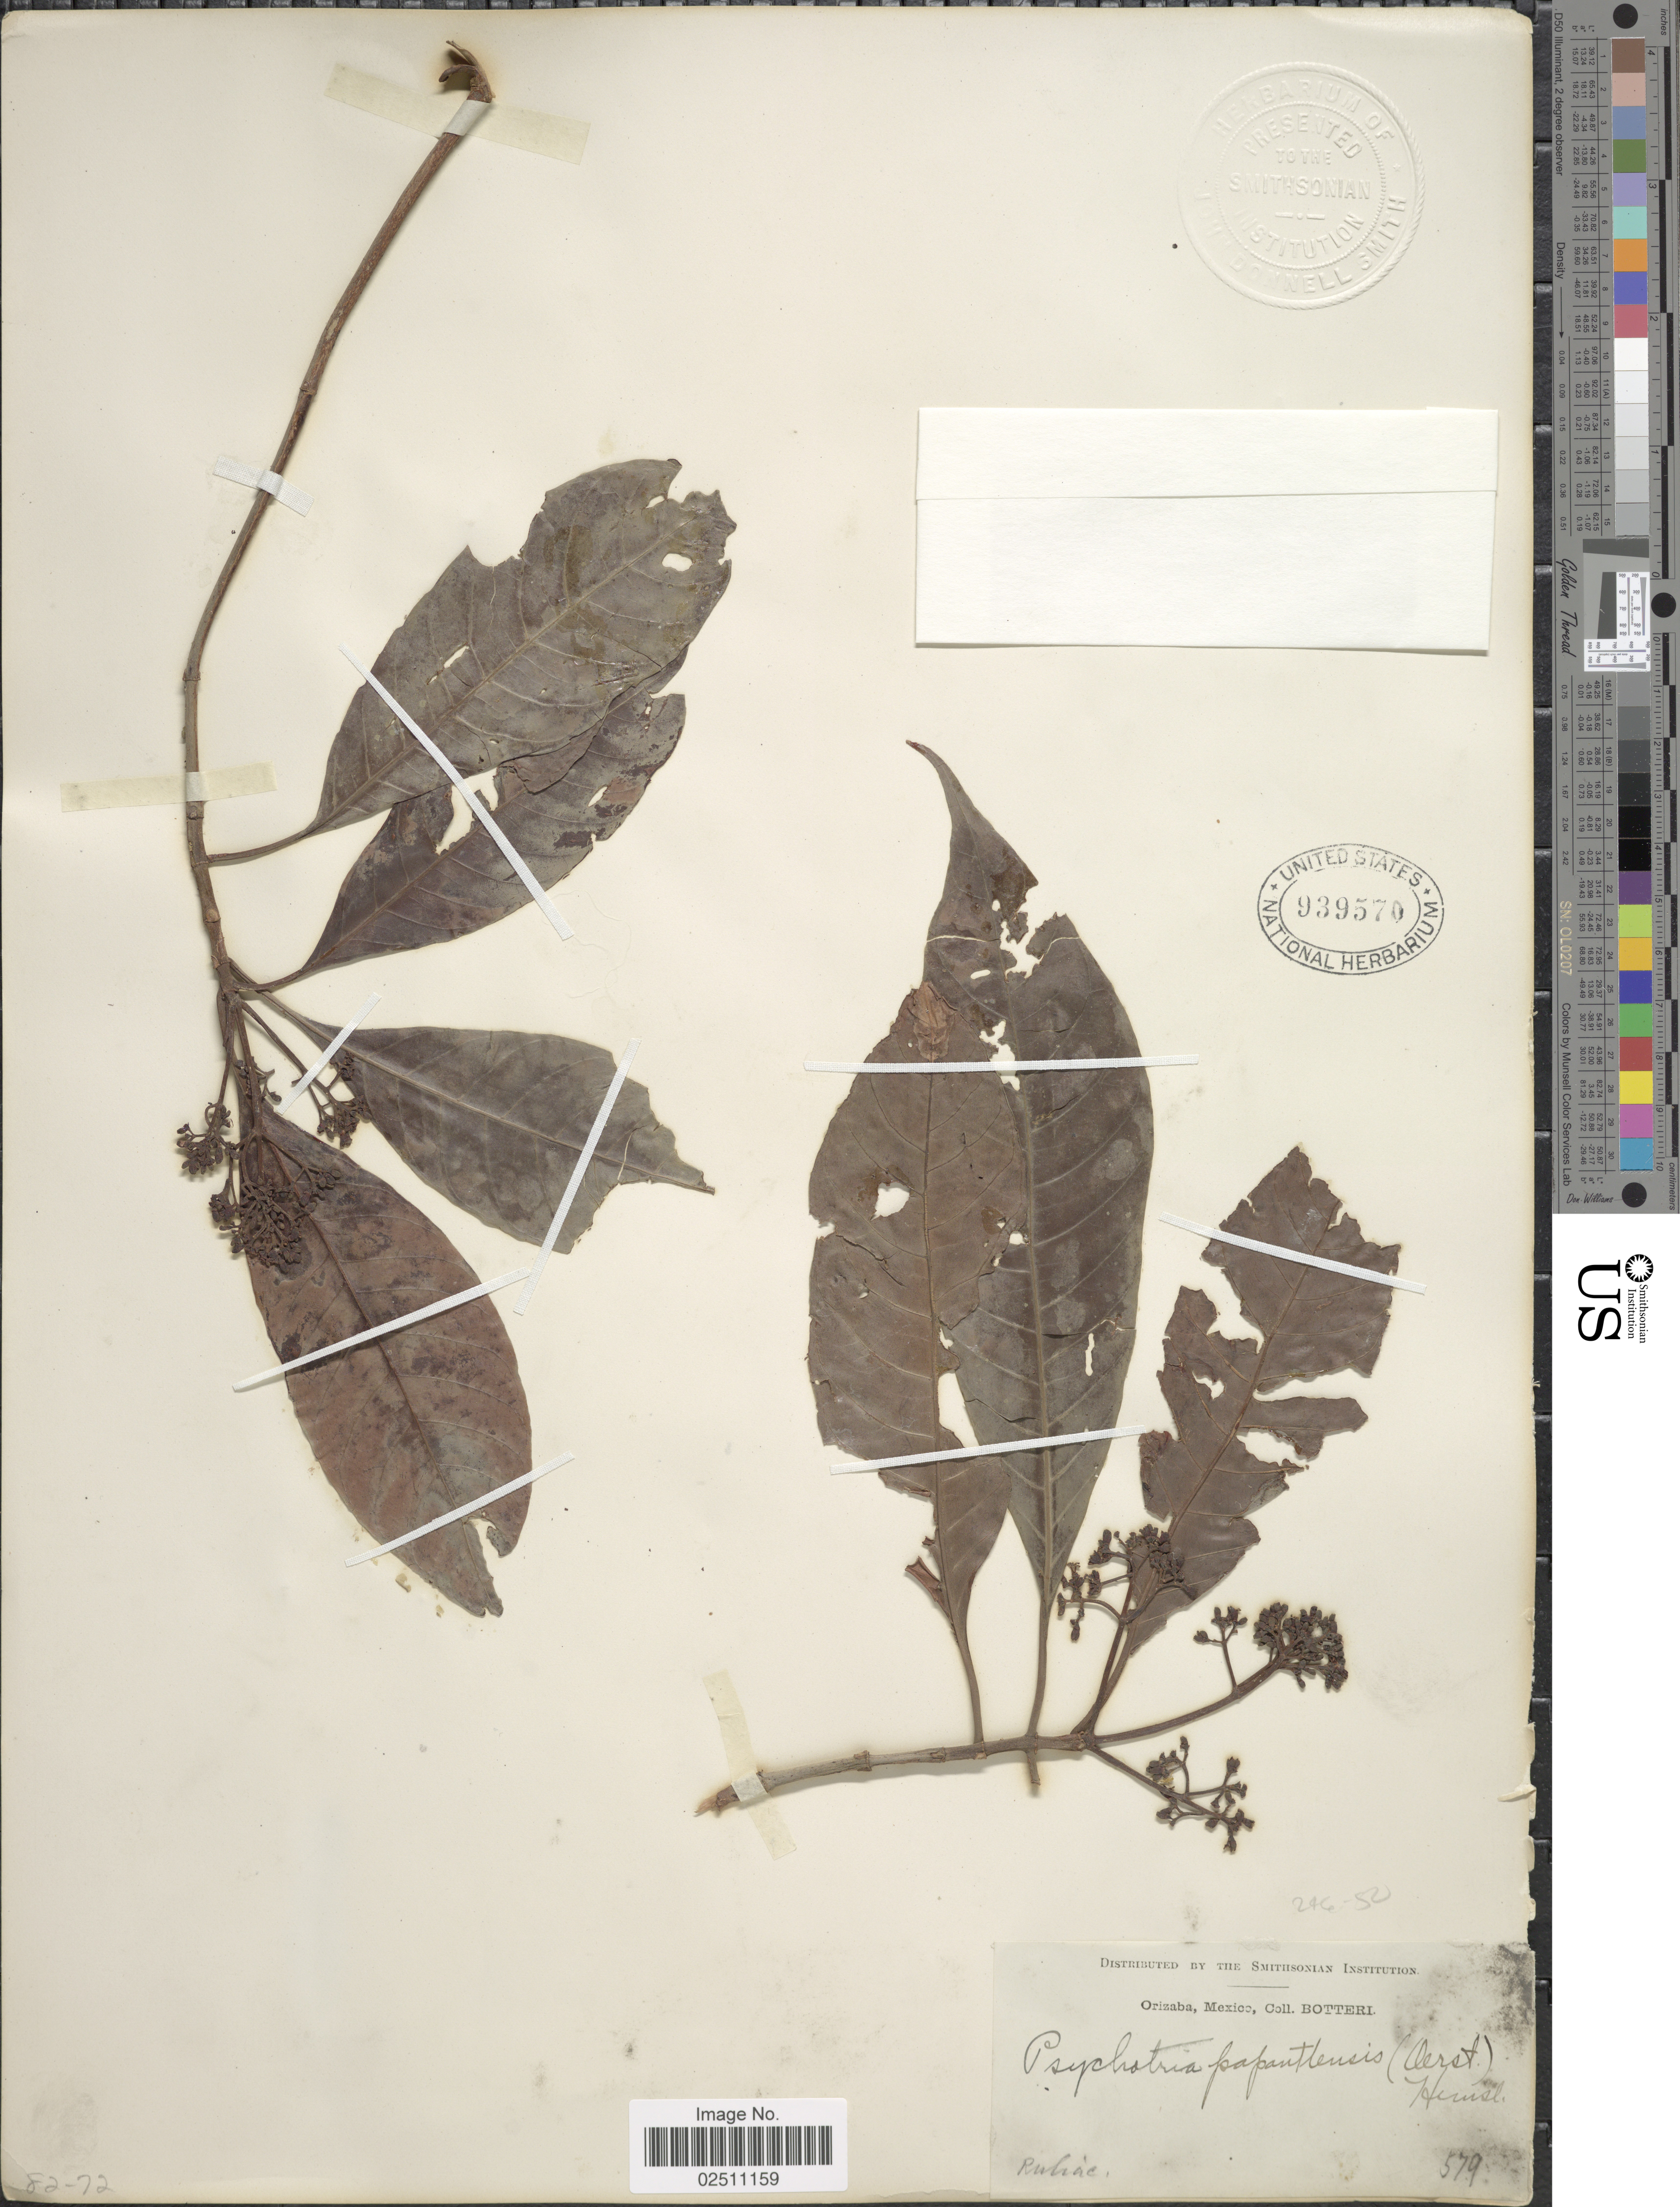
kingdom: Plantae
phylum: Tracheophyta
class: Magnoliopsida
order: Gentianales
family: Rubiaceae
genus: Psychotria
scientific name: Psychotria papantlensis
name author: (Oerst.) Hemsl.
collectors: -. Botteri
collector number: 579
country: Mexico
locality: Orizaba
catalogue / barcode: US 939570